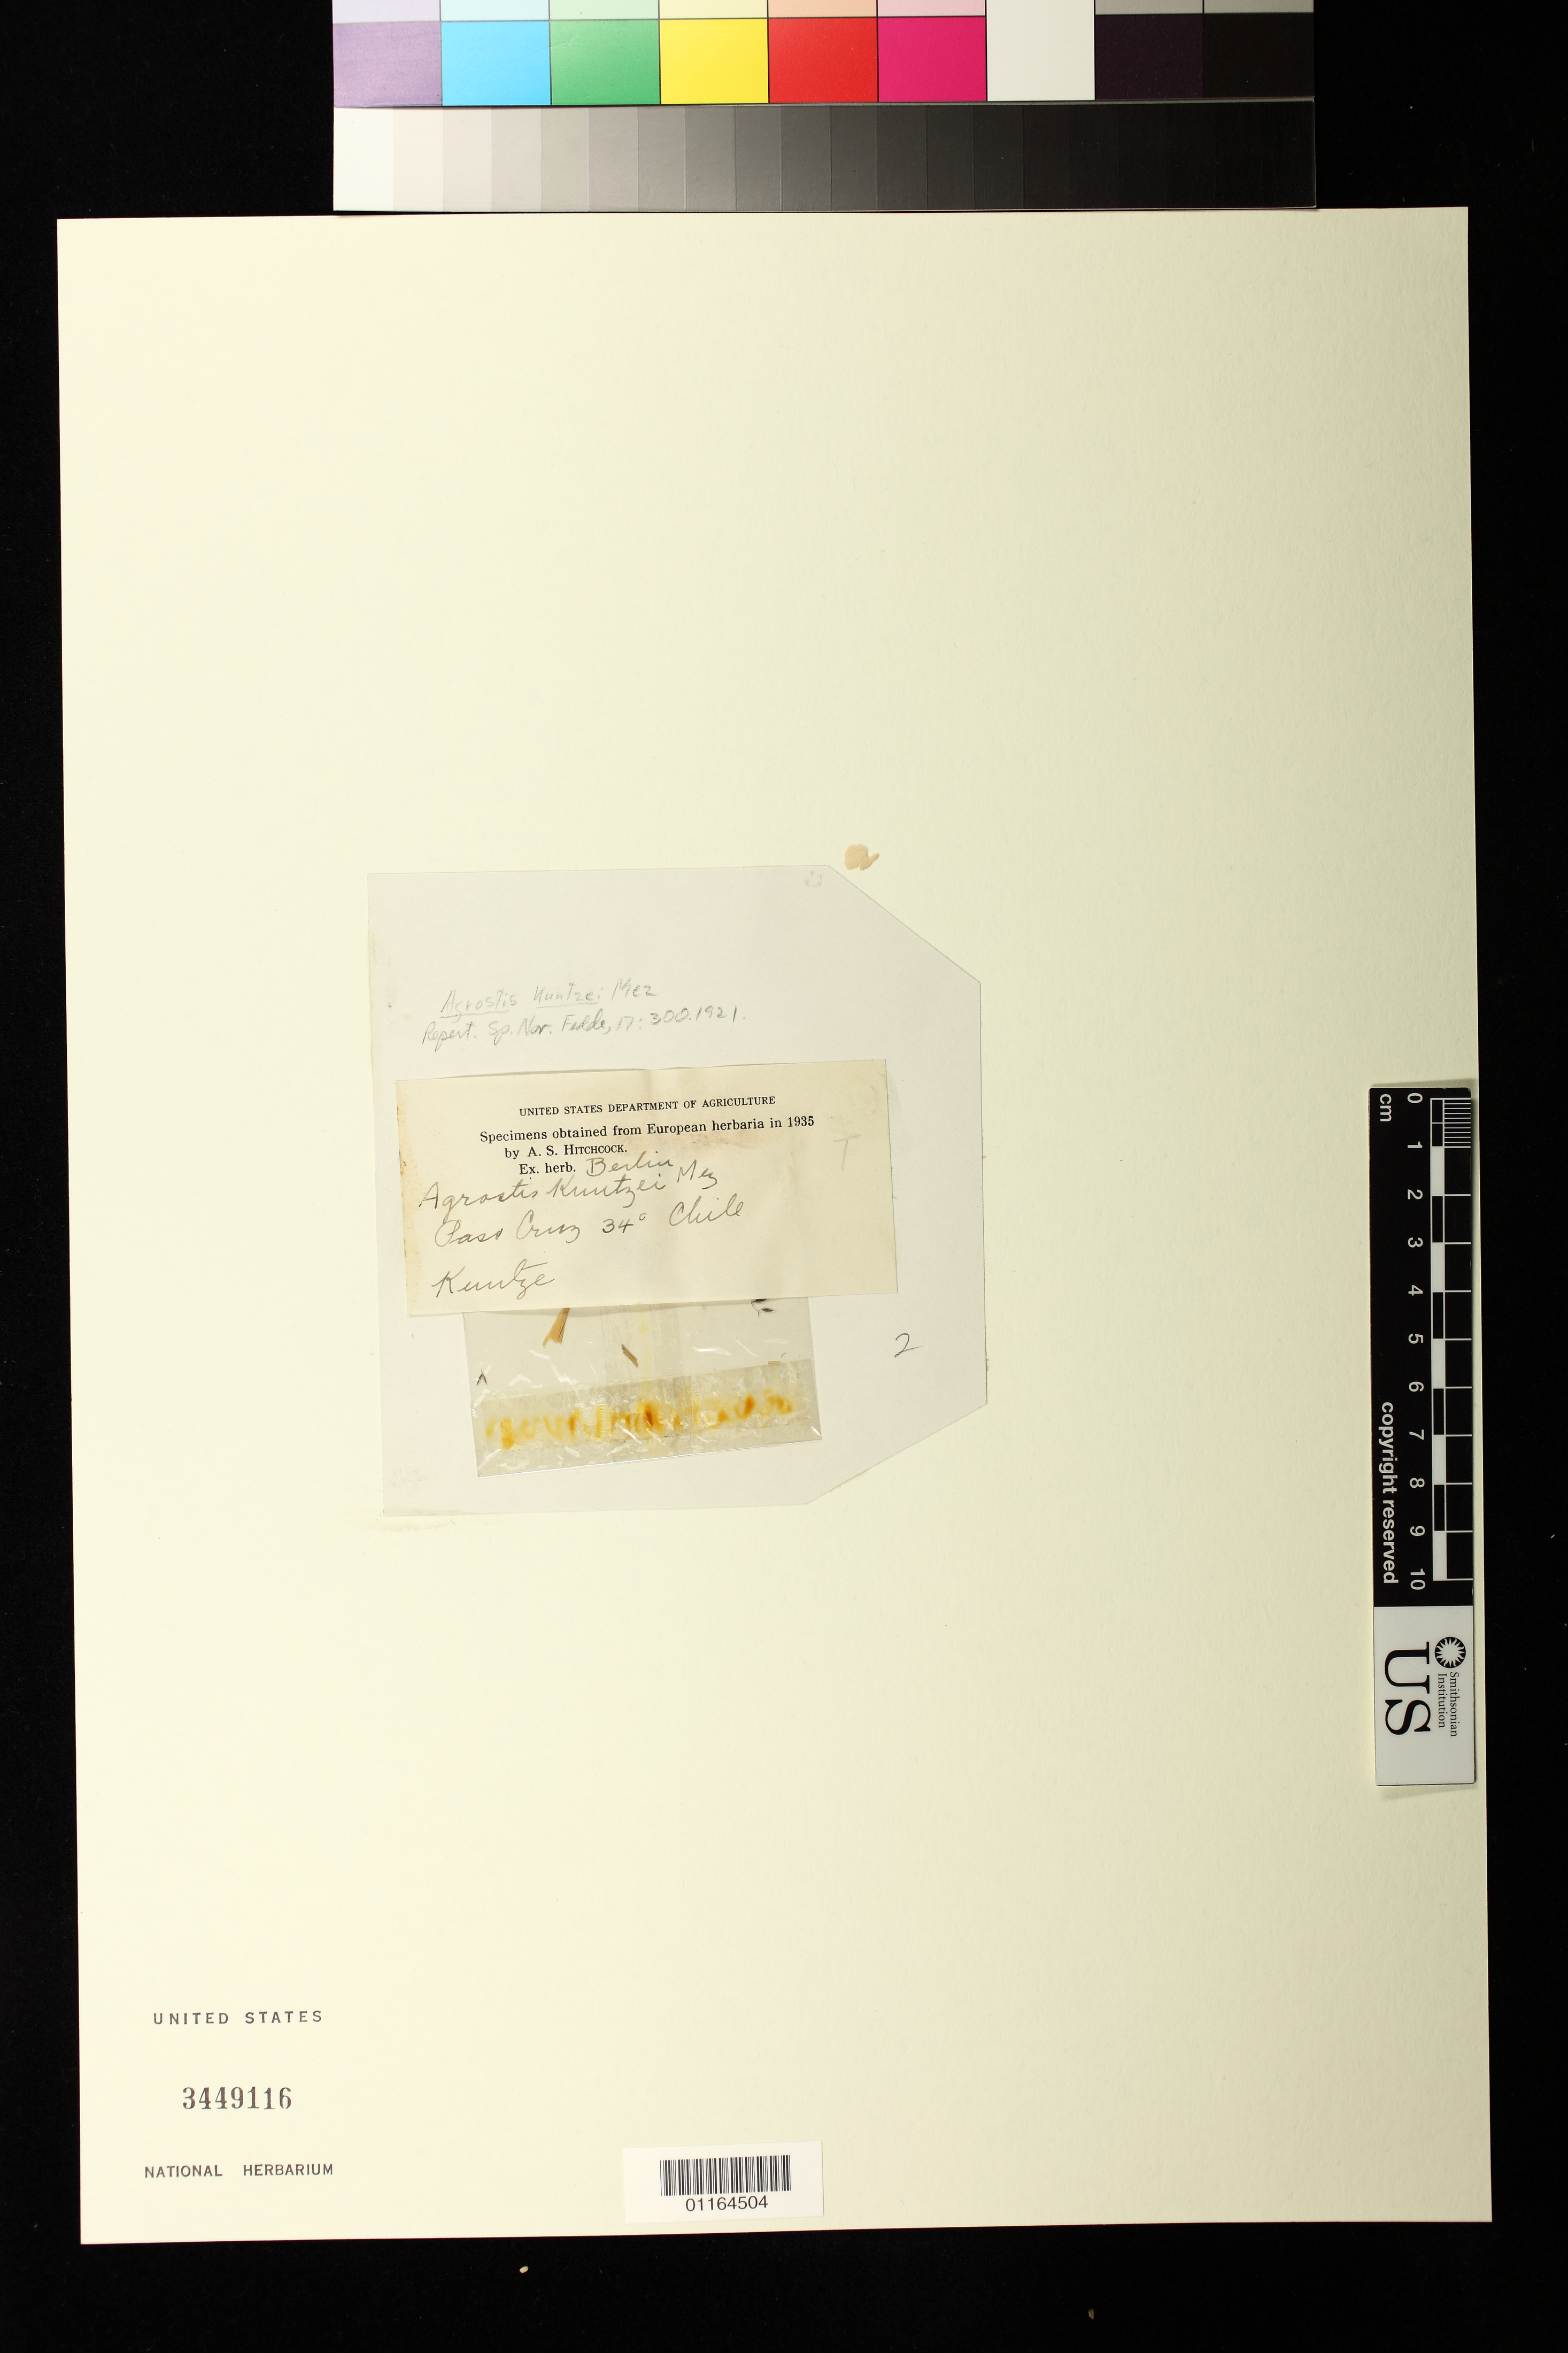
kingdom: Plantae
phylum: Tracheophyta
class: Liliopsida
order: Poales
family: Poaceae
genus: Agrostis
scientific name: Agrostis kuntzei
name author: Mez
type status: Type Collection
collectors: C.E.O. Kuntze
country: Chile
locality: Paso Cruz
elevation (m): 2100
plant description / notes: Fragmentary material of type specimen ex. herb. Berlin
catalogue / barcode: US 3449116